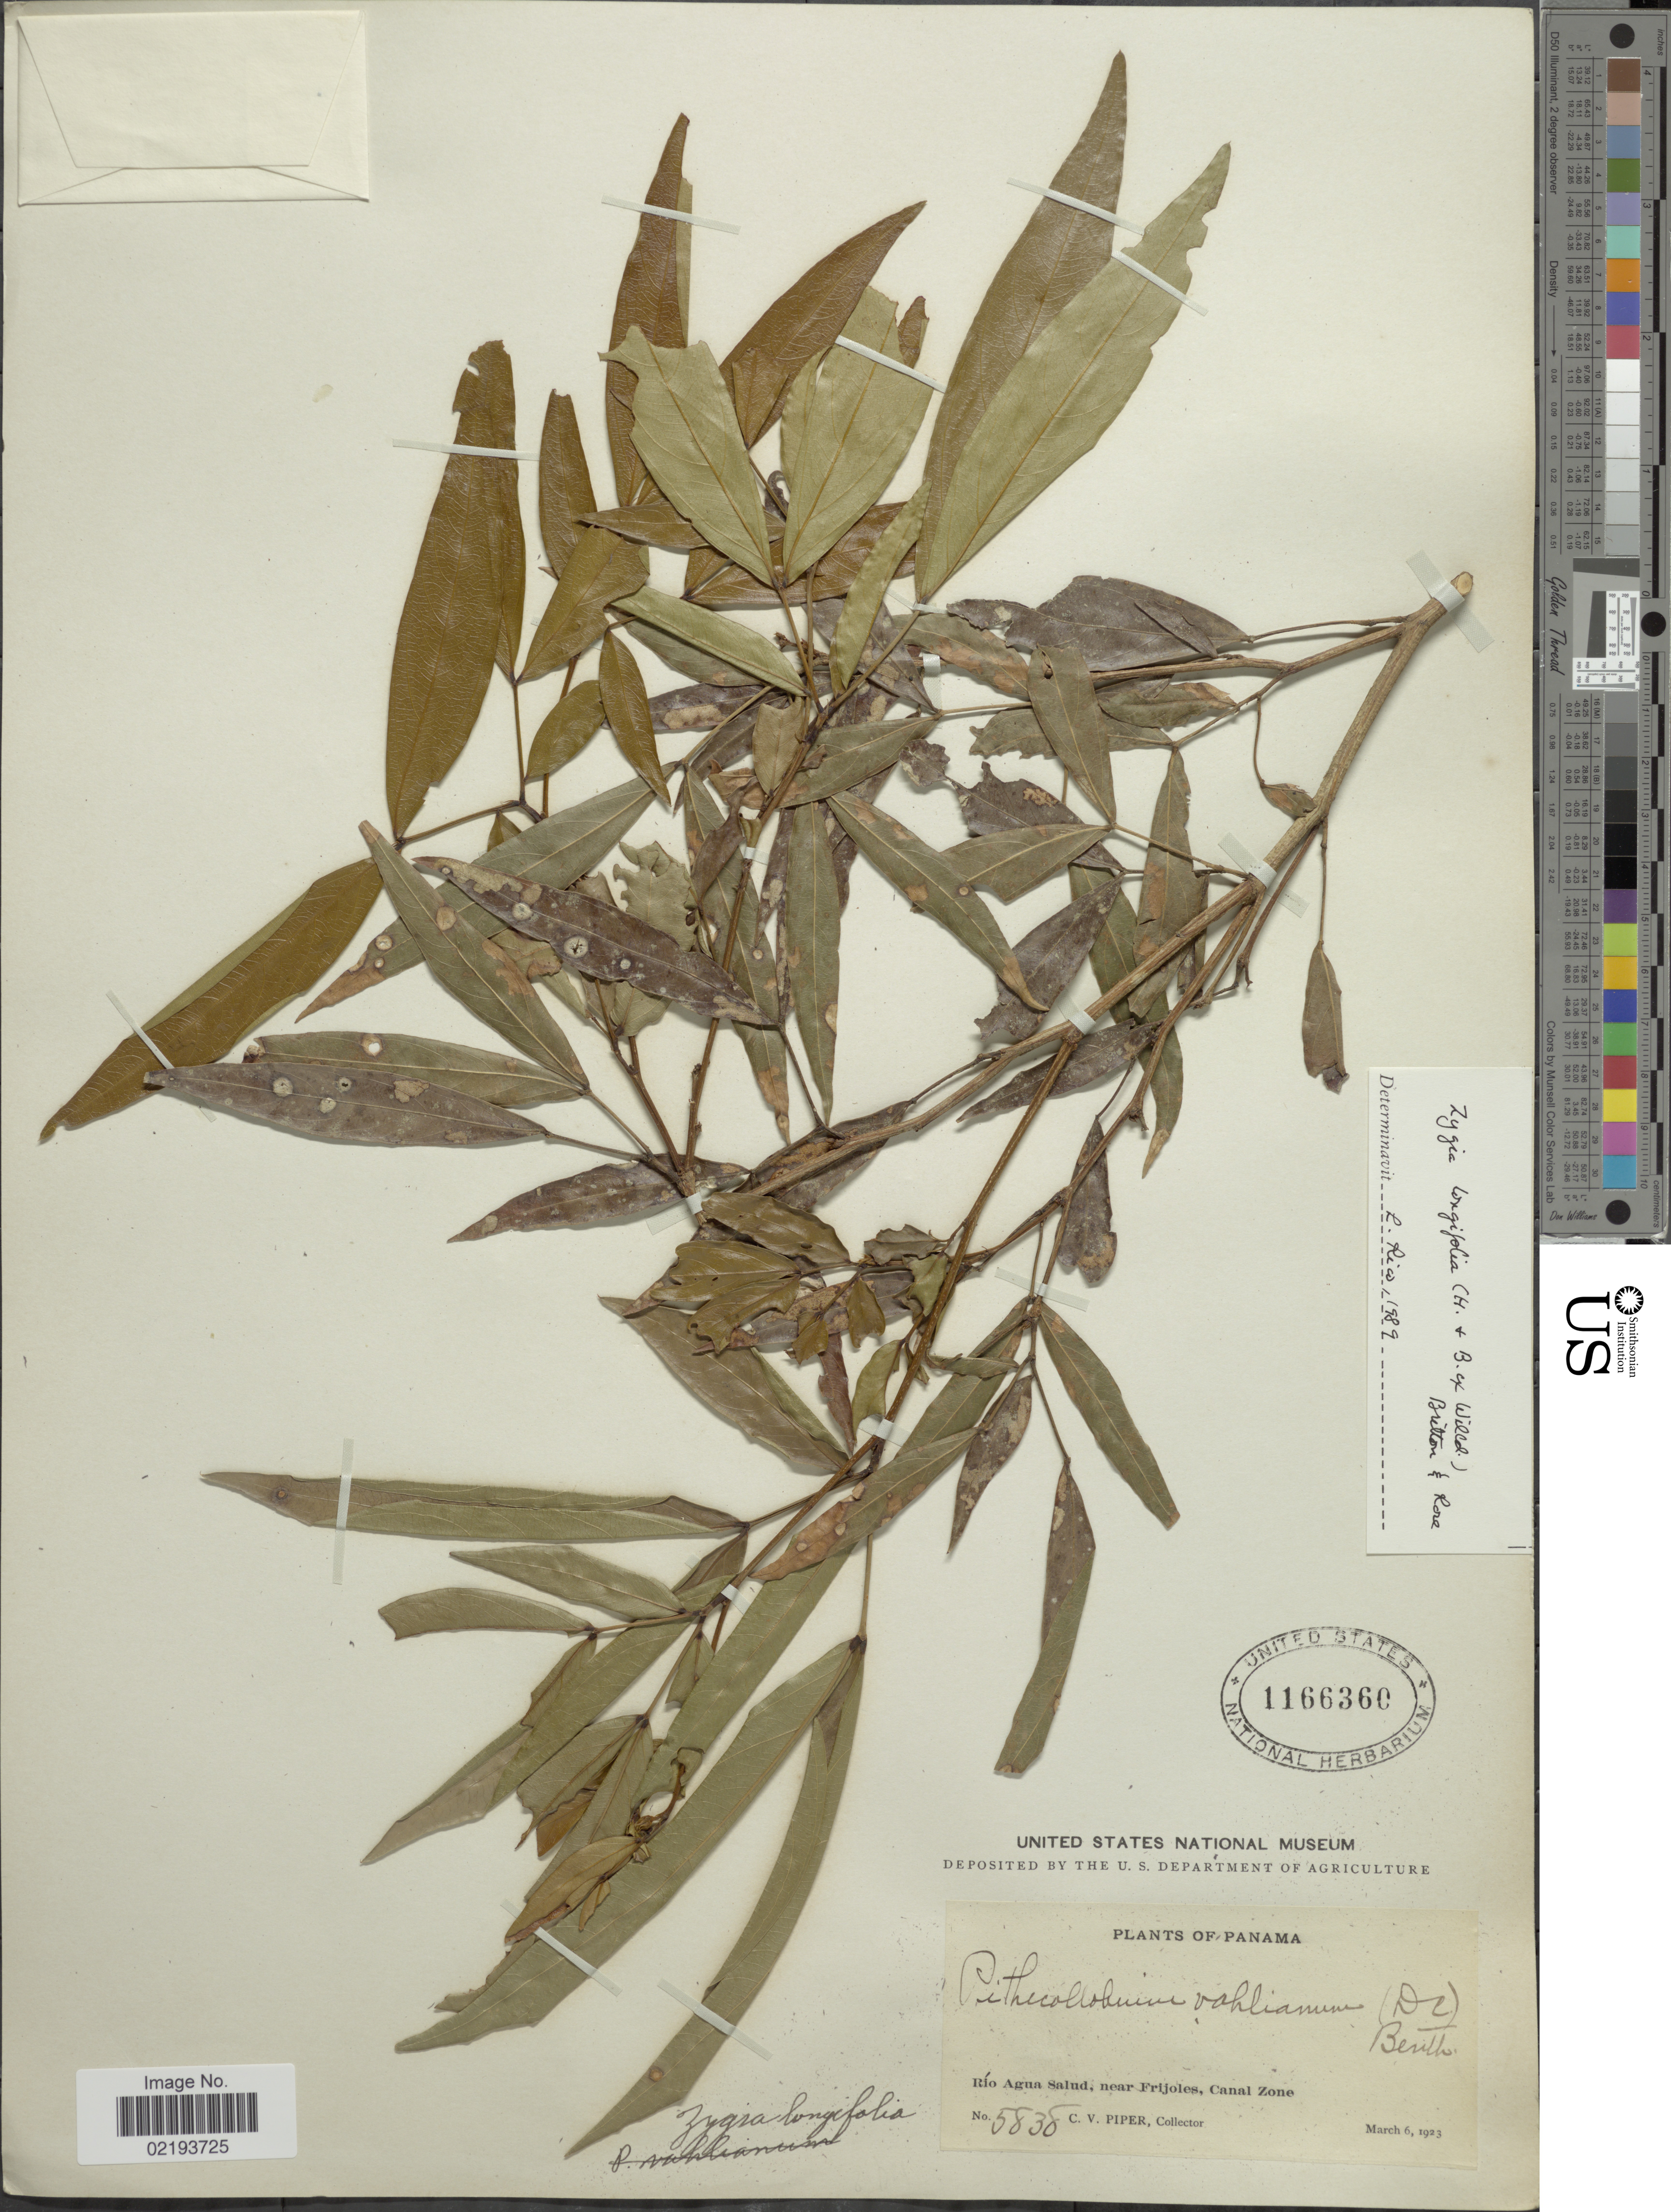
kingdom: Plantae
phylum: Tracheophyta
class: Magnoliopsida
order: Fabales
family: Fabaceae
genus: Zygia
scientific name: Zygia longifolia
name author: (Willd.) Britton & Rose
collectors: C. V. Piper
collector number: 5838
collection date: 1923-03-06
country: Panama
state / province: Colón / Panamá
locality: Río Agua Salud, near Frijoles, Canal Zone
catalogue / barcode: US 1166360